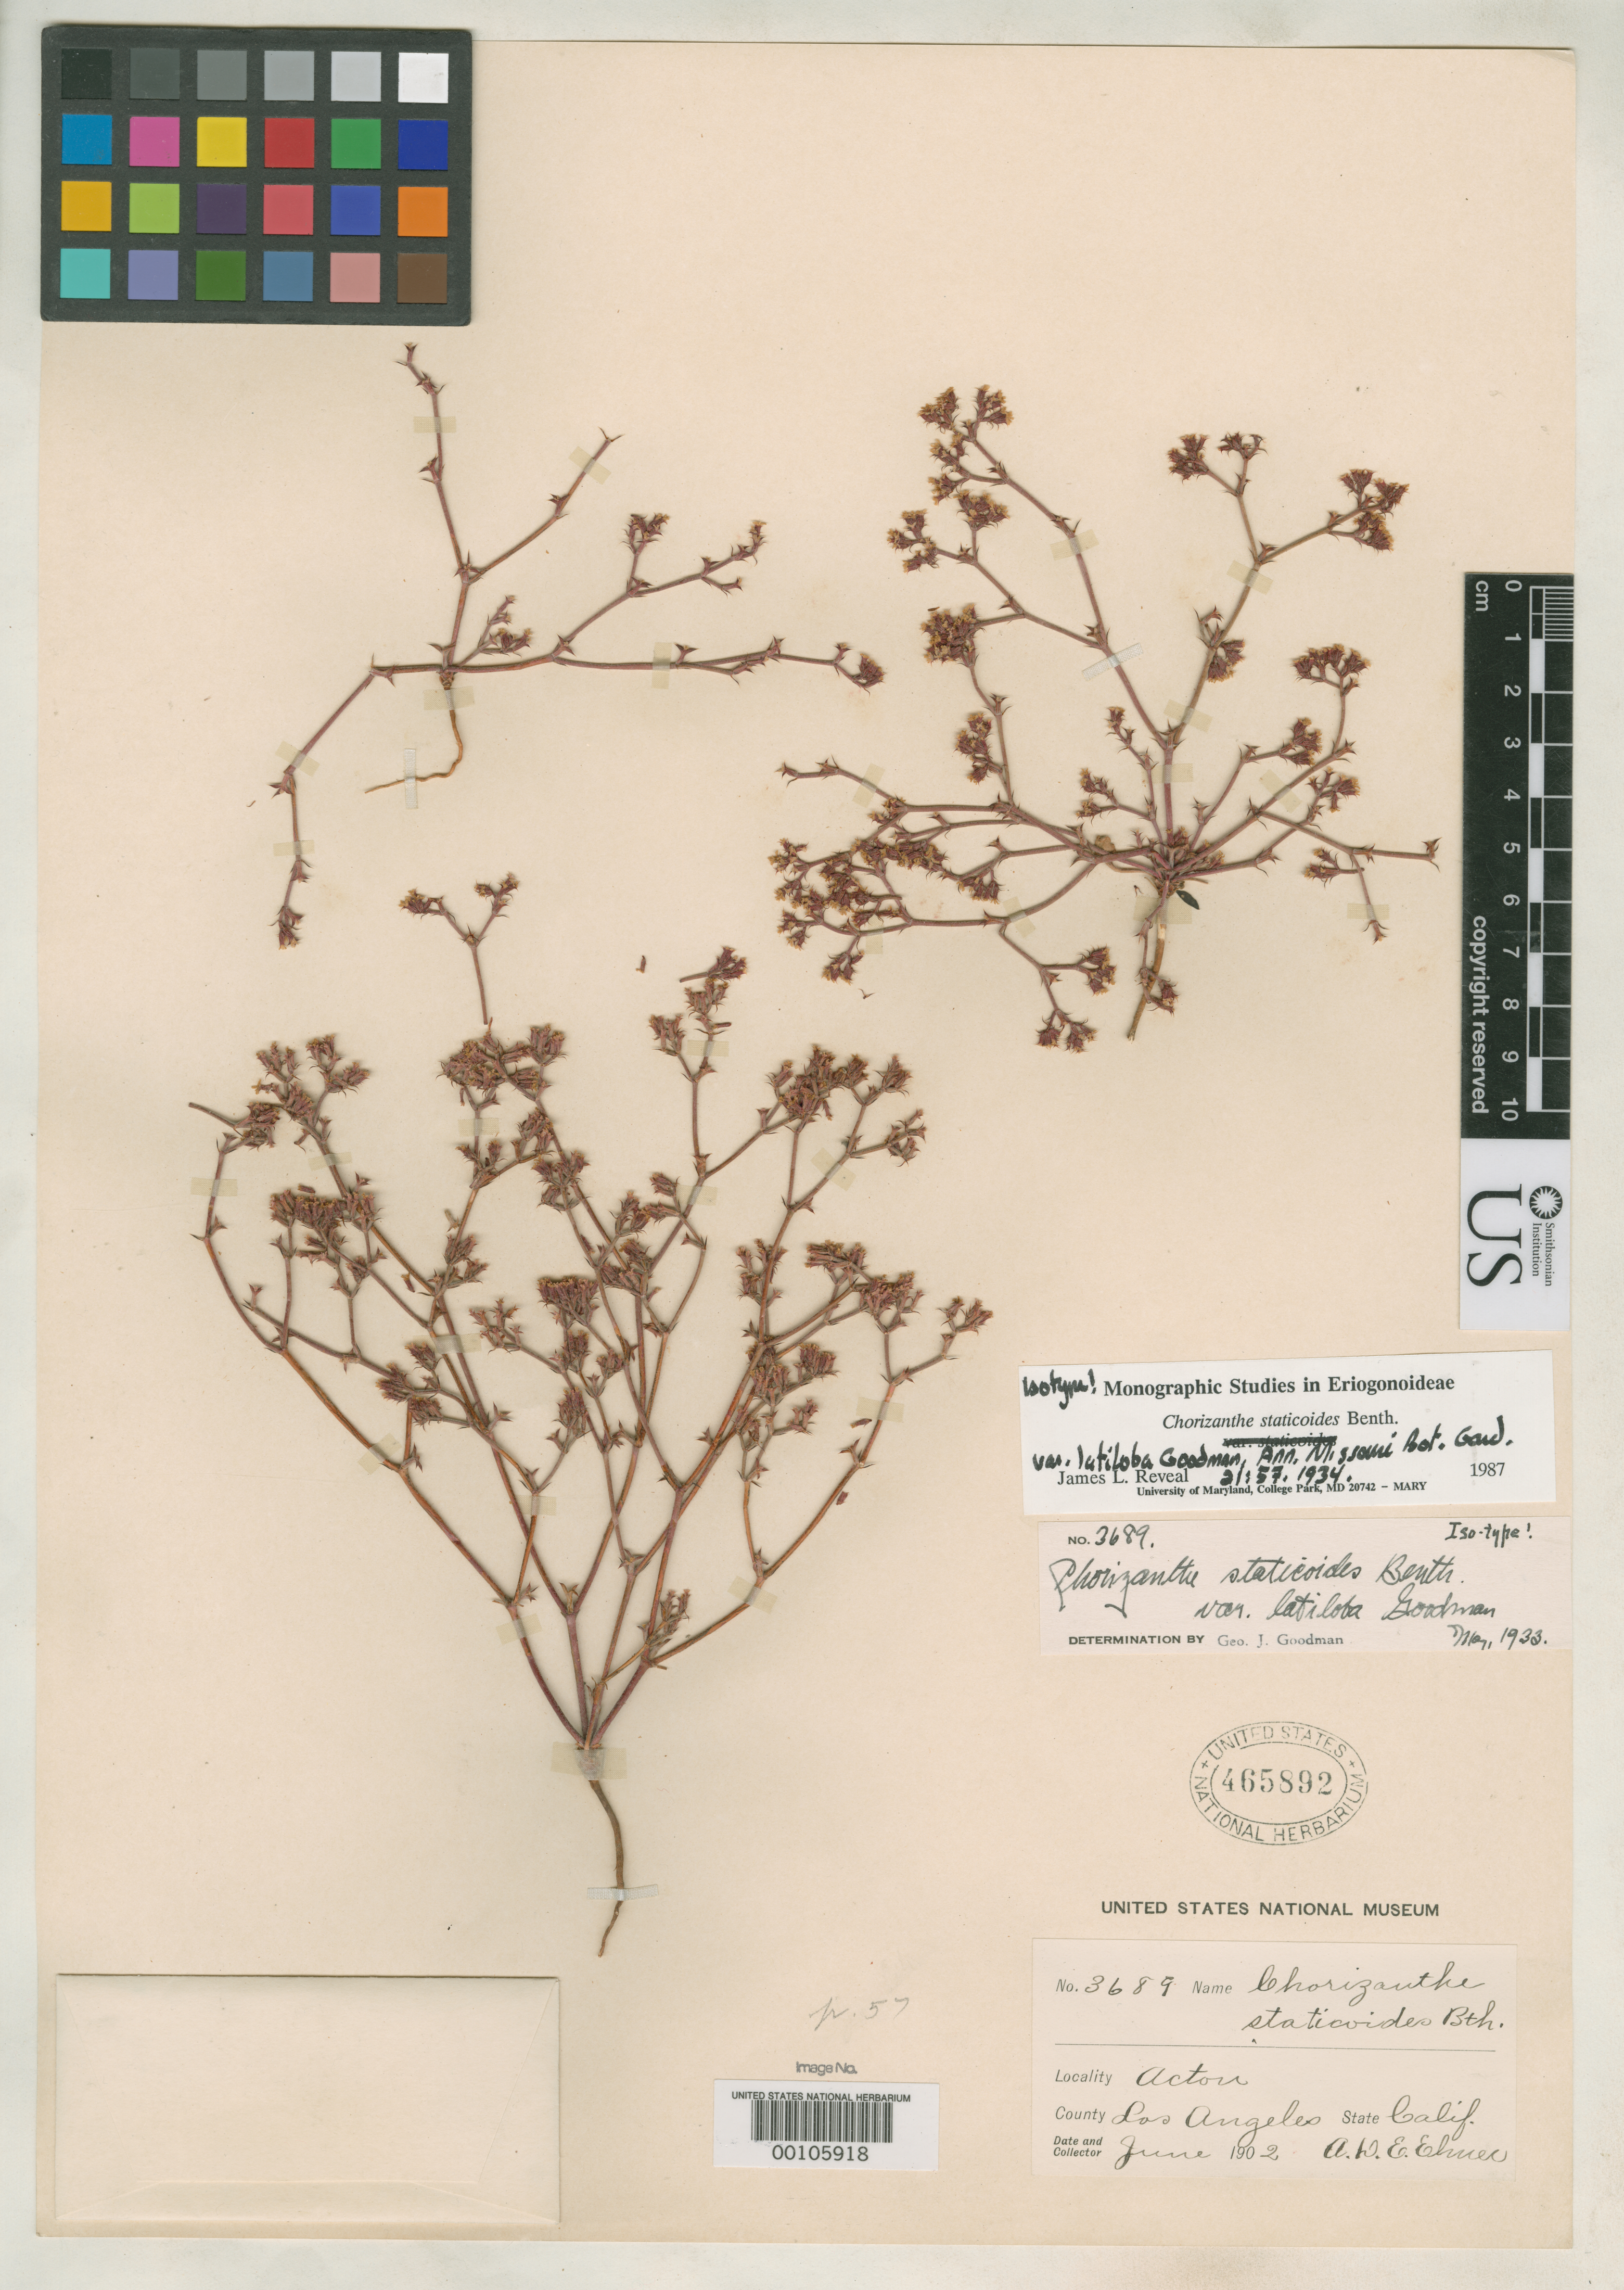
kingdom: Plantae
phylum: Tracheophyta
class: Magnoliopsida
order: Caryophyllales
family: Polygonaceae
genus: Chorizanthe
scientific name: Chorizanthe staticoides var. latiloba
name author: Goodman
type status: Isotype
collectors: A. D. E. Elmer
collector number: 3689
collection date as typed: Jun 1902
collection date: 1902-06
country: United States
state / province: California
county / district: Los Angeles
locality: Acton.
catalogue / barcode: US 465892